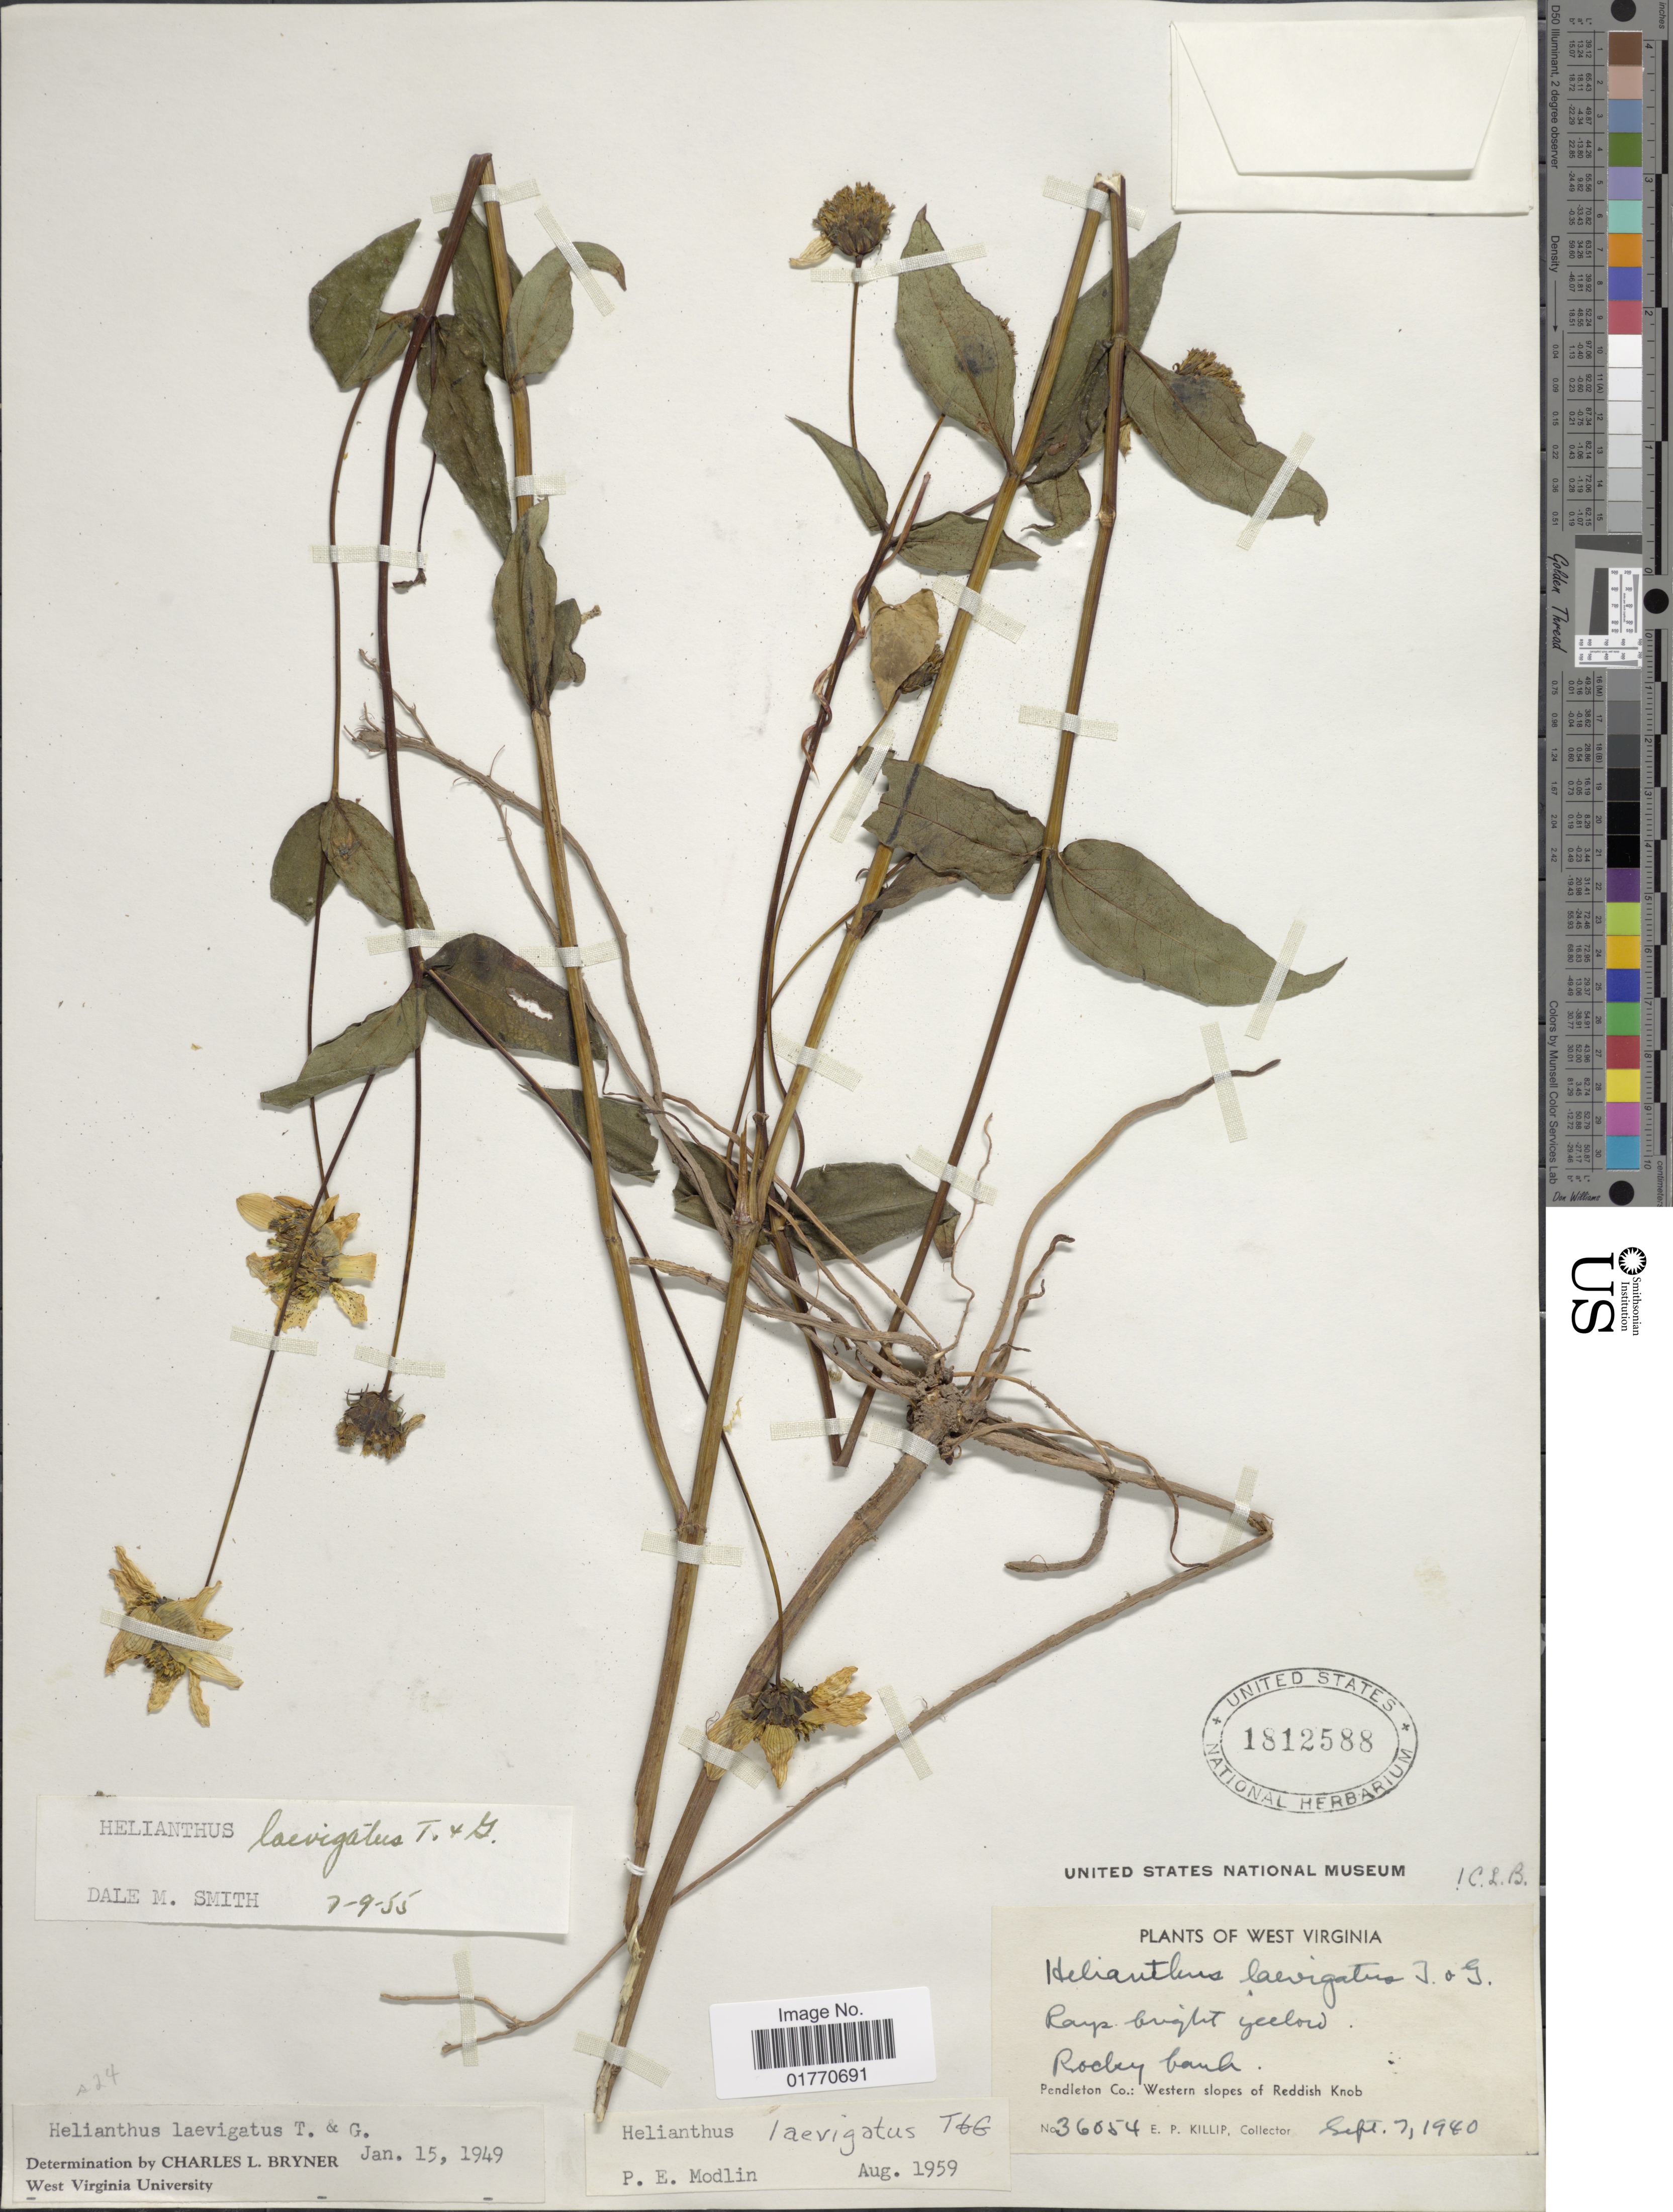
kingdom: Plantae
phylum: Tracheophyta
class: Magnoliopsida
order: Asterales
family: Asteraceae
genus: Helianthus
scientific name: Helianthus laevigatus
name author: Torr. & A. Gray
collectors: E. P. Killip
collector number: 36054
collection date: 1940-09-07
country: United States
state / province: West Virginia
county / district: Pendleton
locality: Rocky bank, Pendleton Co.: Western slopes of Reddish Knob.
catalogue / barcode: US 1812588